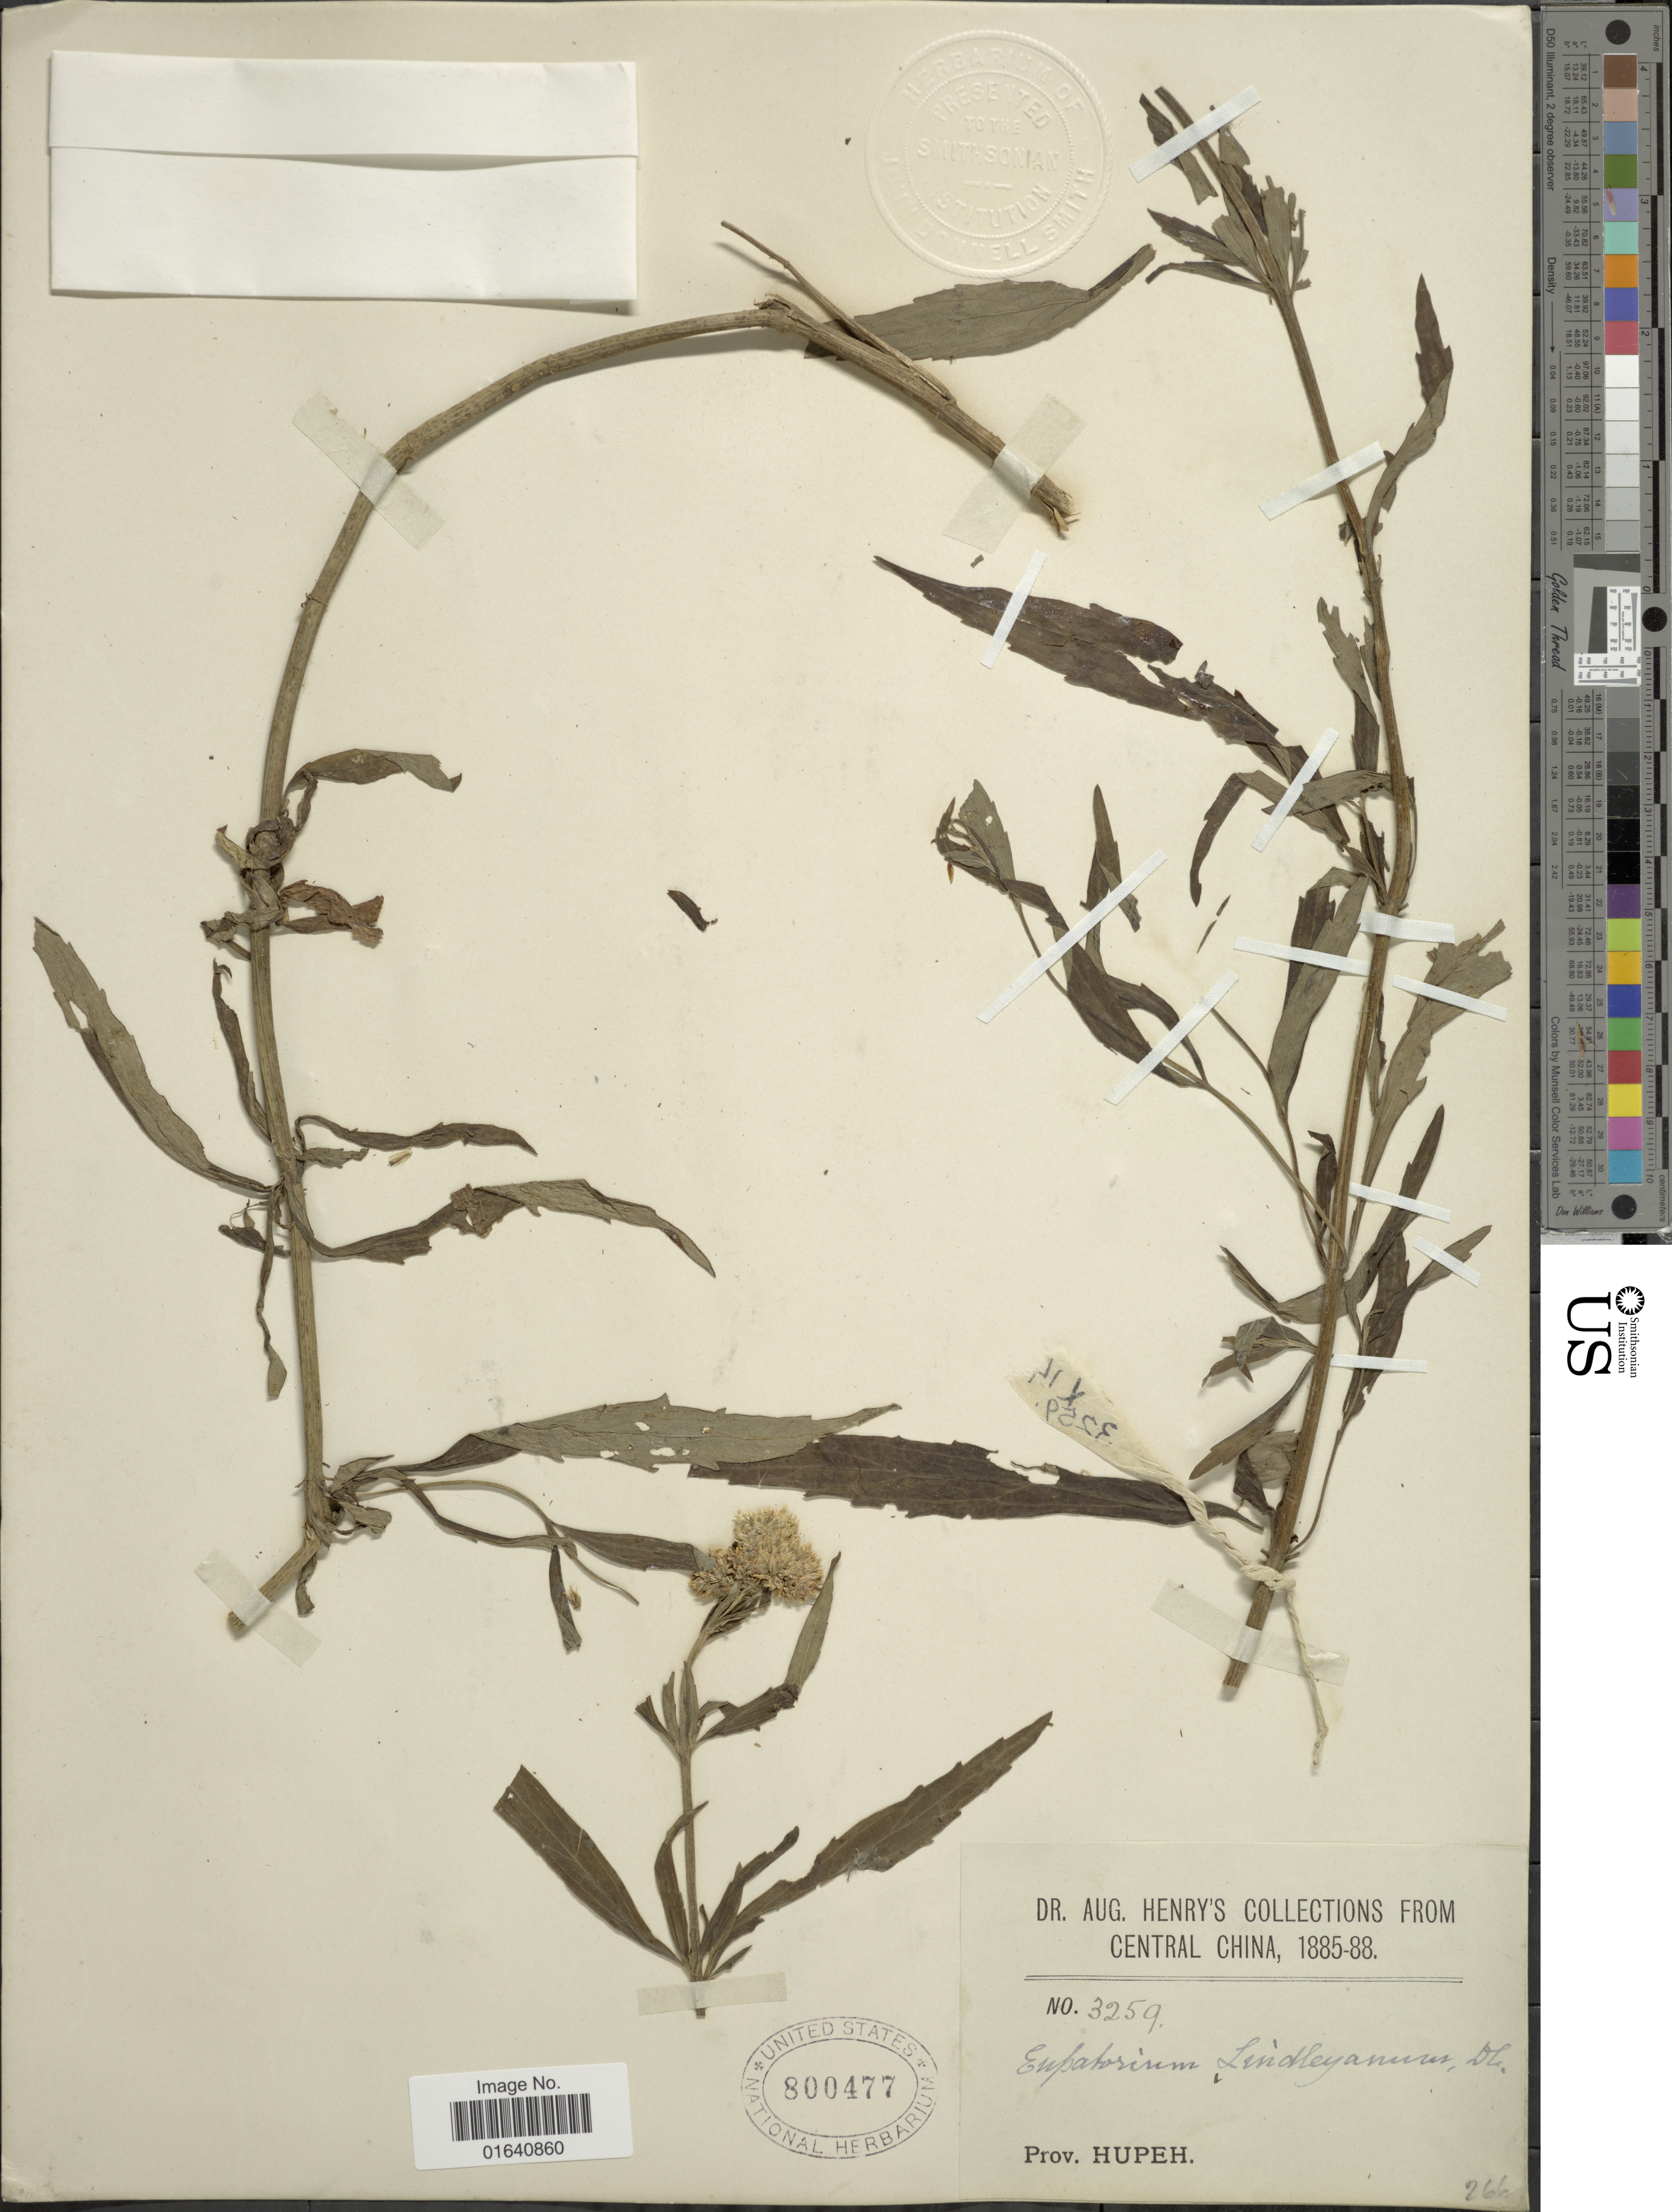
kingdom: Plantae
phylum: Tracheophyta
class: Magnoliopsida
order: Asterales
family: Asteraceae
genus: Eupatorium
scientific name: Eupatorium lindleyanum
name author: DC.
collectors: A. Henry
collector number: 3259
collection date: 1885/1888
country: China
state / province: Hubei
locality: Prov. Hupeh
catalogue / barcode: US 800477